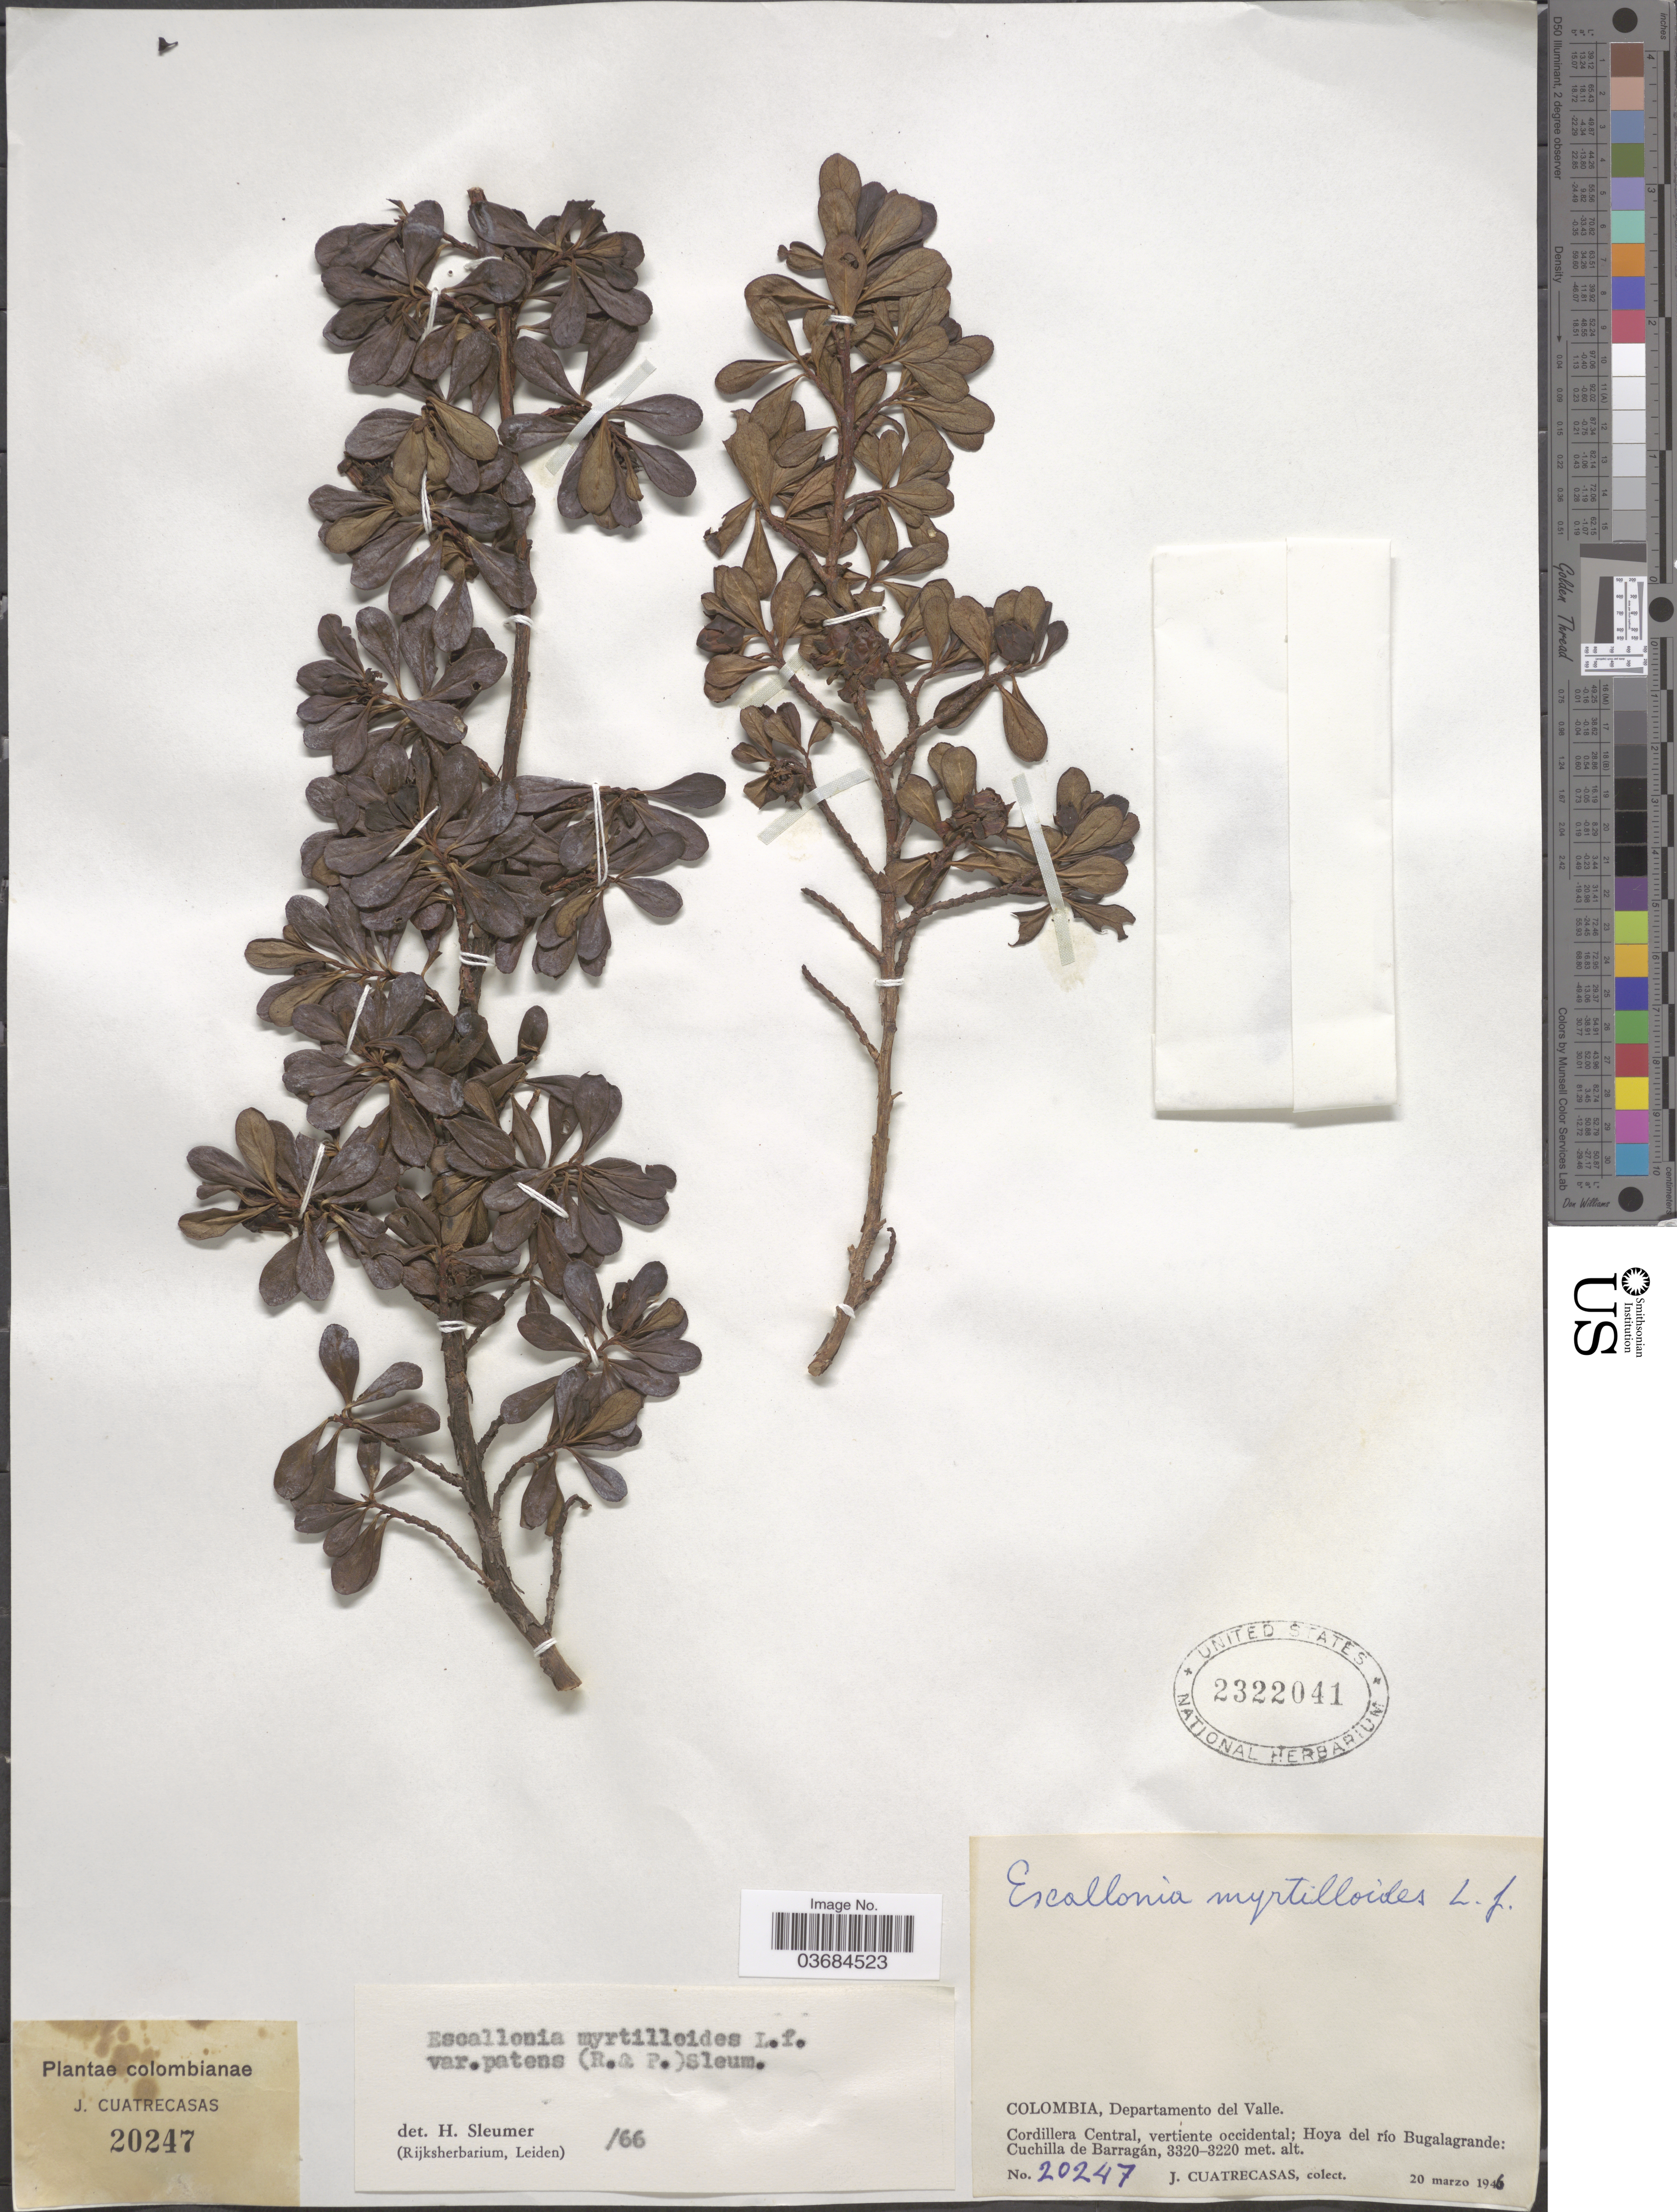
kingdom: Plantae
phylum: Tracheophyta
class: Magnoliopsida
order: Escalloniales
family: Escalloniaceae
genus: Escallonia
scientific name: Escallonia myrtilloides var. patens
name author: (Ruiz & Pavón) Sleumer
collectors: J. Cuatrecasas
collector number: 20247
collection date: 1946-03-20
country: Colombia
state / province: Valle del Cauca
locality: Departamento del Valle. Cordillera Central, vertiente occidental; Hoya del río Bugalagrande; Cuchilla de Barragán.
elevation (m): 3220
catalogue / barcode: US 2322041